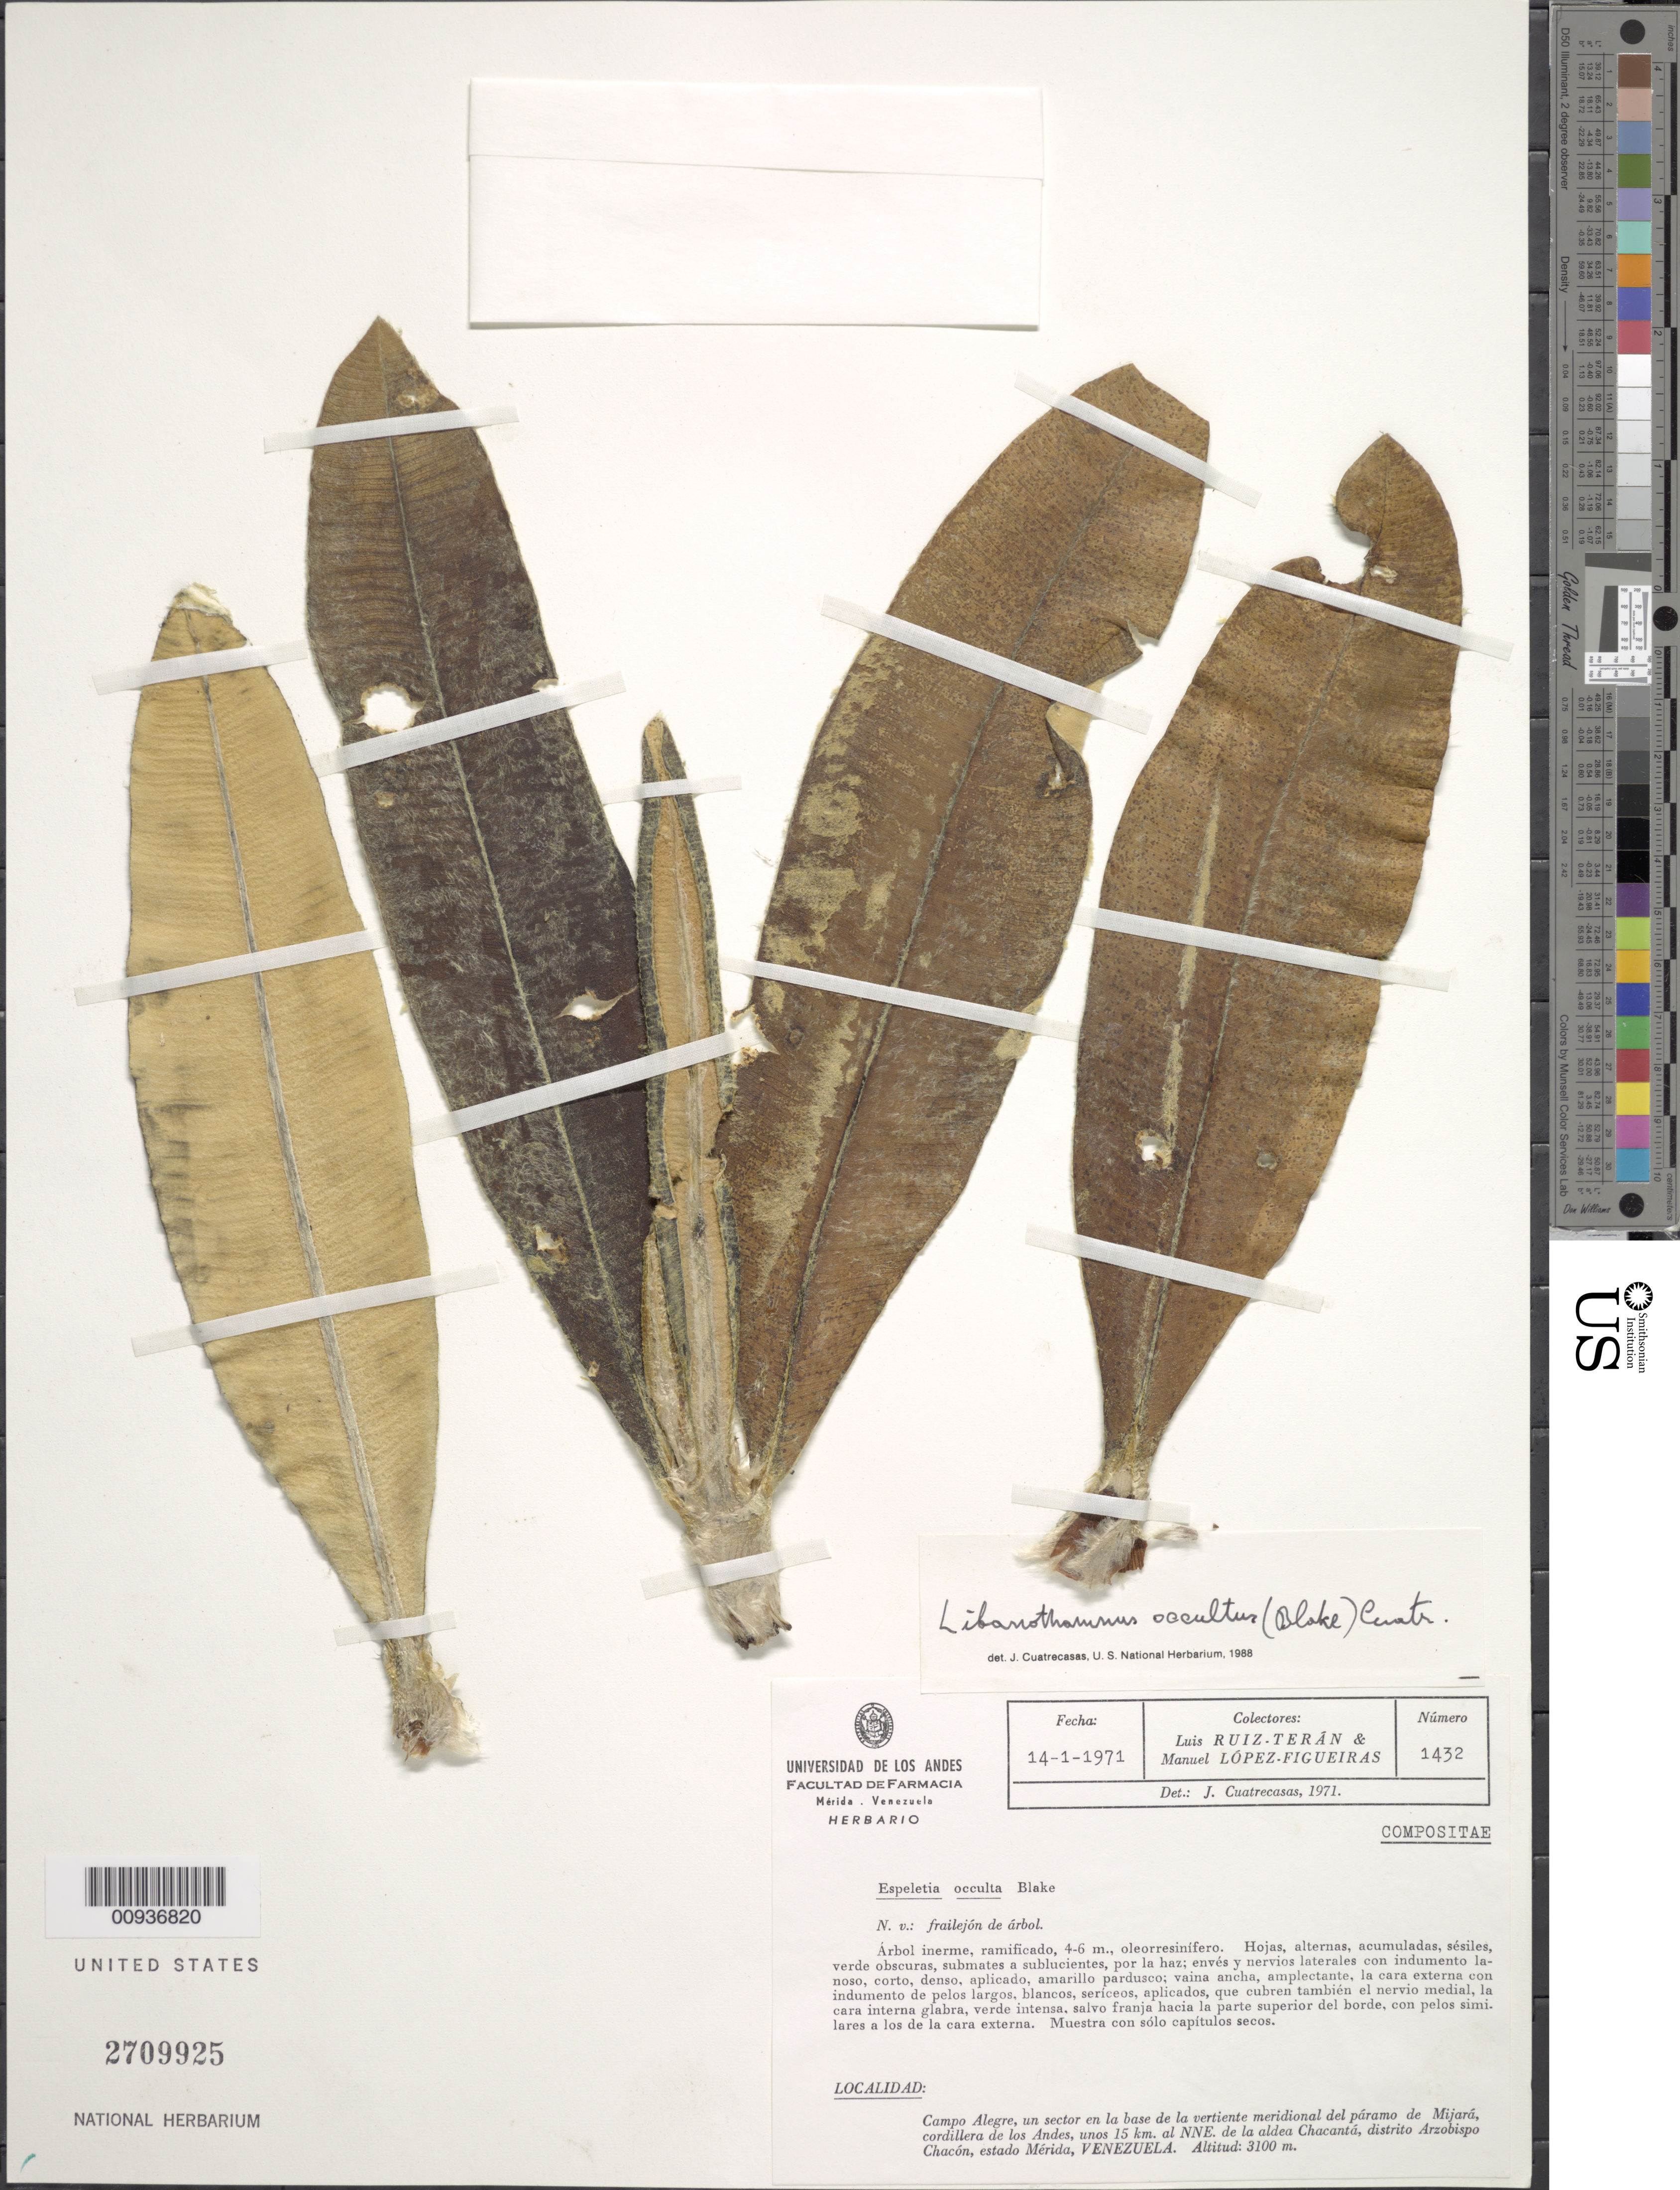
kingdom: Plantae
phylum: Tracheophyta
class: Magnoliopsida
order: Asterales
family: Asteraceae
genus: Libanothamnus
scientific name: Libanothamnus occultus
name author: (S.F. Blake) Cuatrec.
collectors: L. E. Ruíz-Terán & M. López Figueiras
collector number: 1432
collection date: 1971-01-14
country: Venezuela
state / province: Mérida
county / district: Arzobispo Chacón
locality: Campo Alegre, un sectro en la base de la vertiente meridional del páramo de Mijará, cordillera de los Andes, unos 15 km al NNE de la aldea Chacantá.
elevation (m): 3100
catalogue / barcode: US 2709925